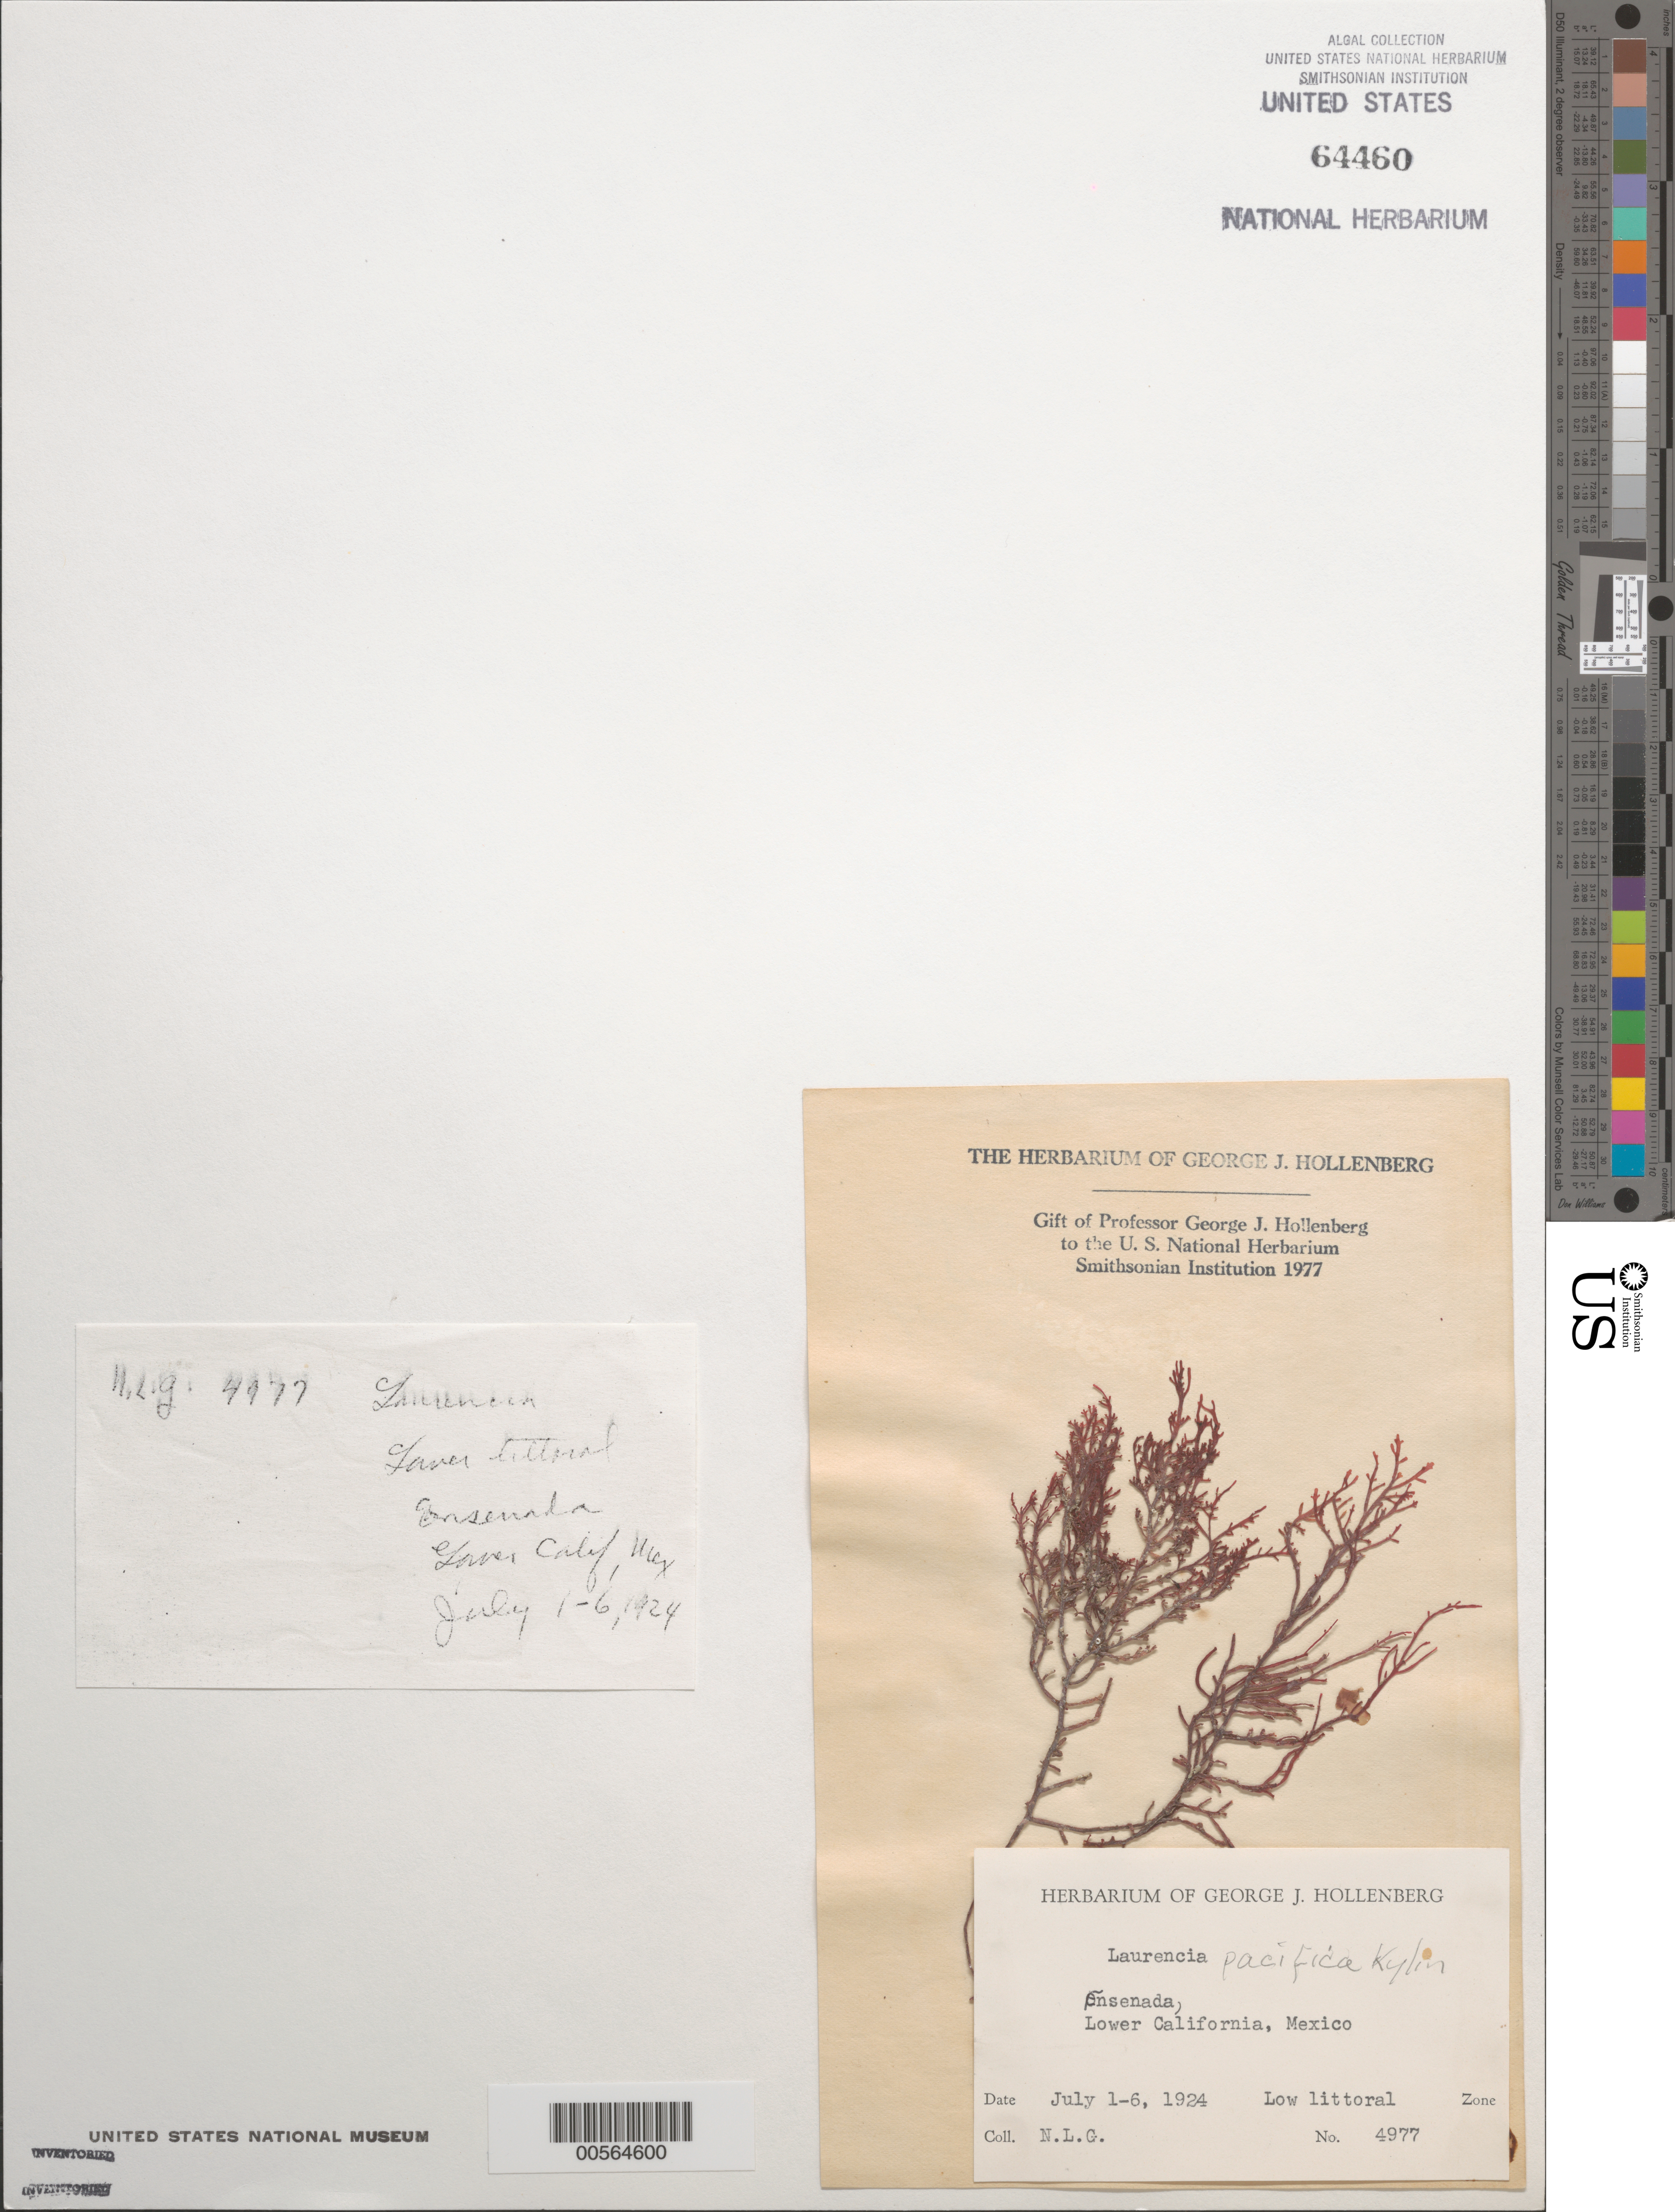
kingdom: Plantae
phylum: Rhodophyta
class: Florideophyceae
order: Ceramiales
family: Rhodomelaceae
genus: Laurencia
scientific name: Laurencia pacifica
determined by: Hollenberg, George J.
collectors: N. Gardner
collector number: NLG 4977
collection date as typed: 01 Jul 1924 to 06 Jul 1924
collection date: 1924-07-01/1924-07-06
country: Mexico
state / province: Baja California Norte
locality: Ensenada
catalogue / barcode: US 64460